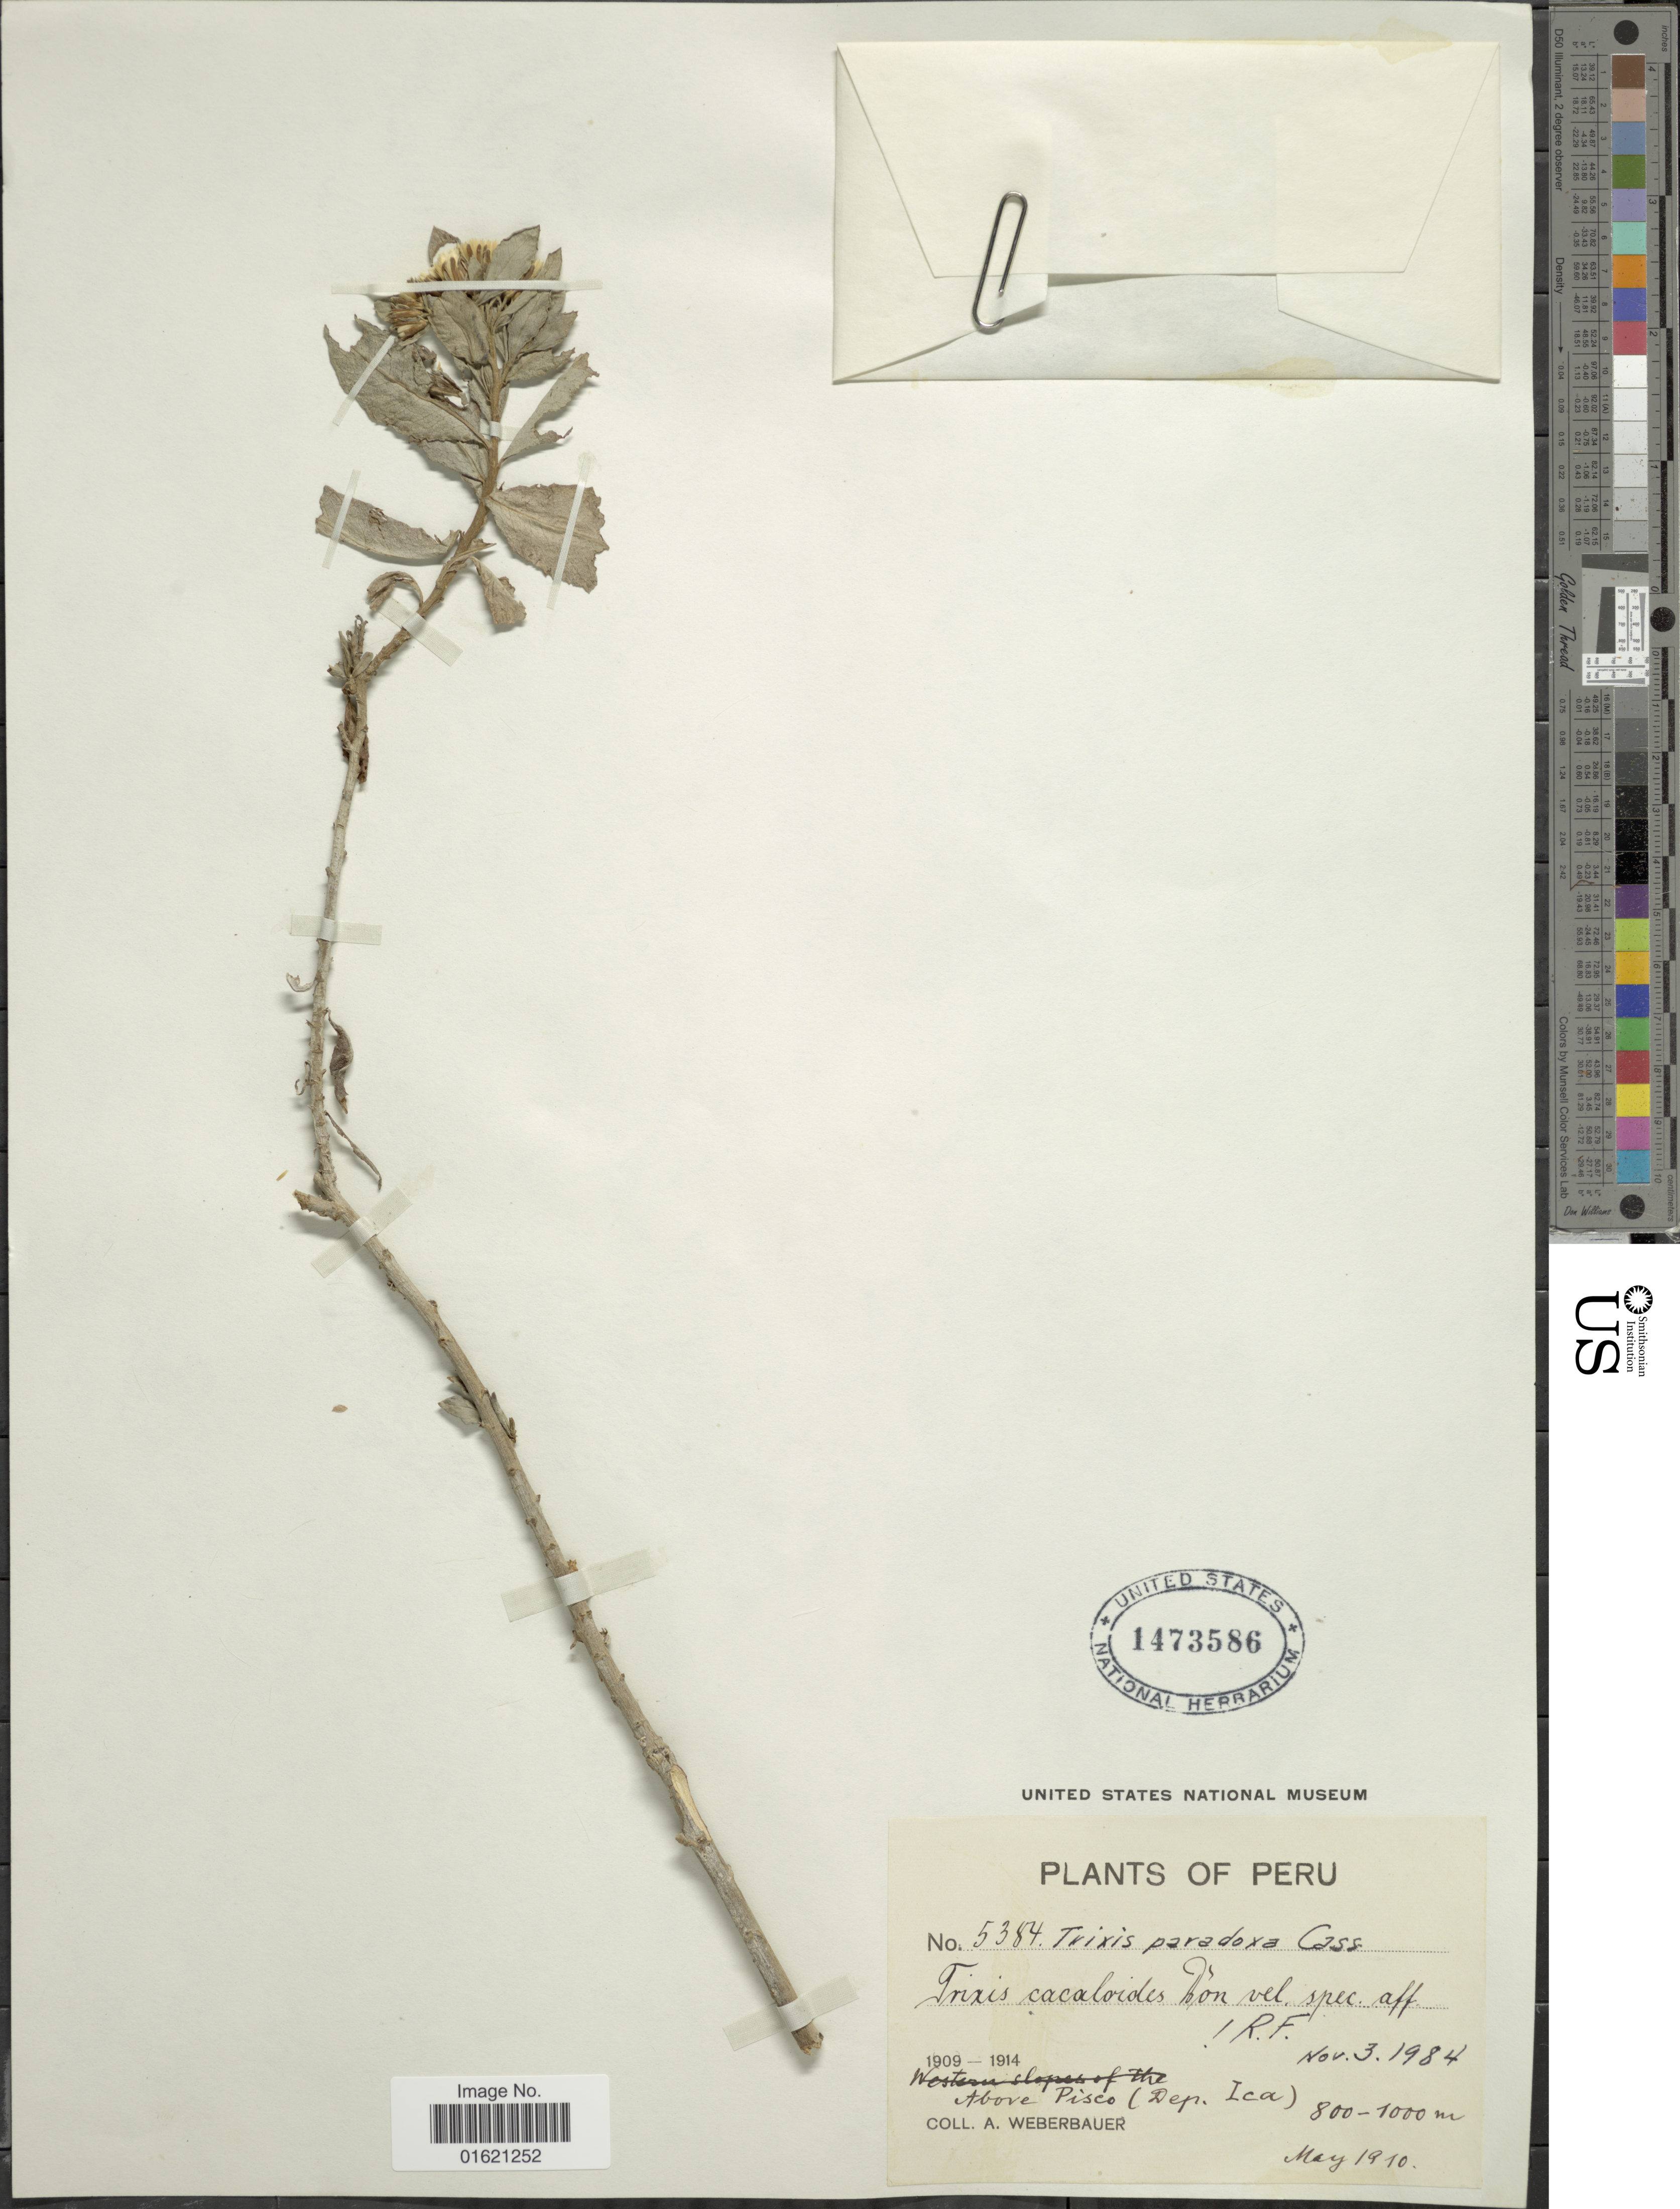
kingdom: Plantae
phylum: Tracheophyta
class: Magnoliopsida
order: Asterales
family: Asteraceae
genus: Trixis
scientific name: Trixis cacalioides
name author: (Kunth) D. Don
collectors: A. Weberbauer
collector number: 5384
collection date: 1910-05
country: Peru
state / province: Ica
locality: Above Pisco (Dep, Ica)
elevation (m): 800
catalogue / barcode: US 1473586